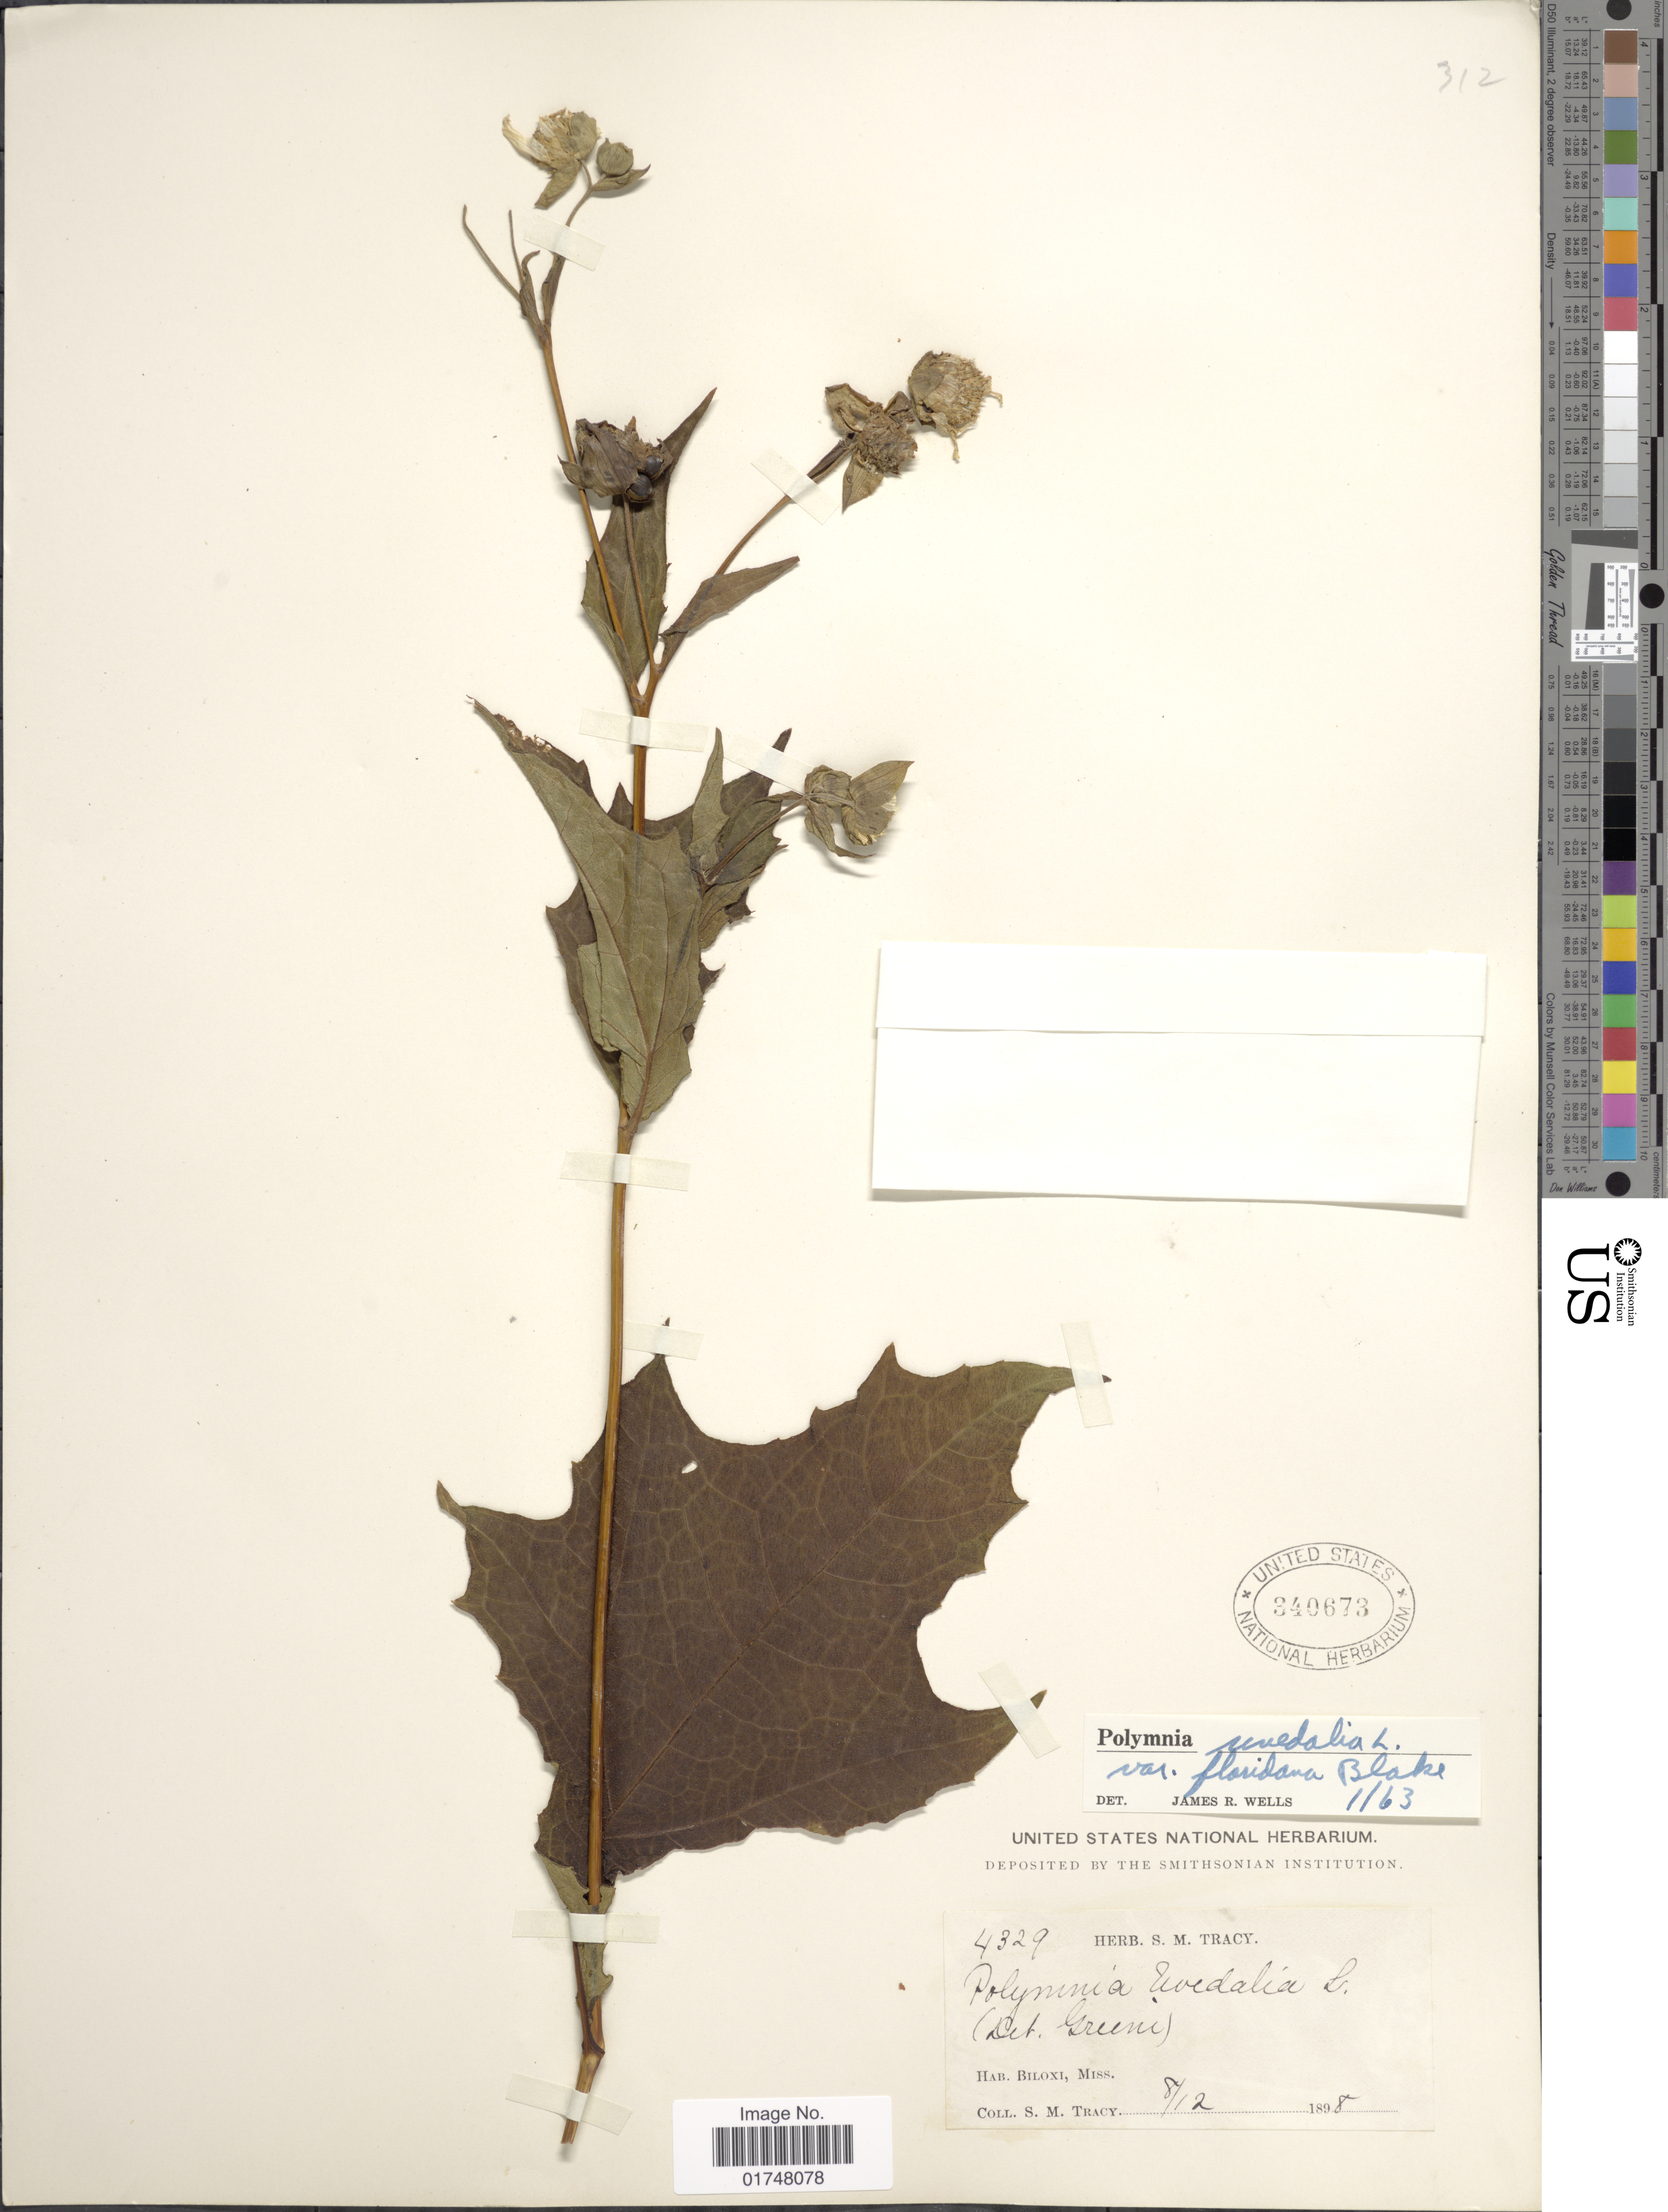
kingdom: Plantae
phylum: Tracheophyta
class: Magnoliopsida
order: Asterales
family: Asteraceae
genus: Smallanthus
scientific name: Smallanthus uvedalia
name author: (L.) Mack. ex Mack.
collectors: S. M. Tracy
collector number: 4329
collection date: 1898-08-12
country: United States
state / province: Mississippi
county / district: Harrison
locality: Biloxi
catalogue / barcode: US 340673